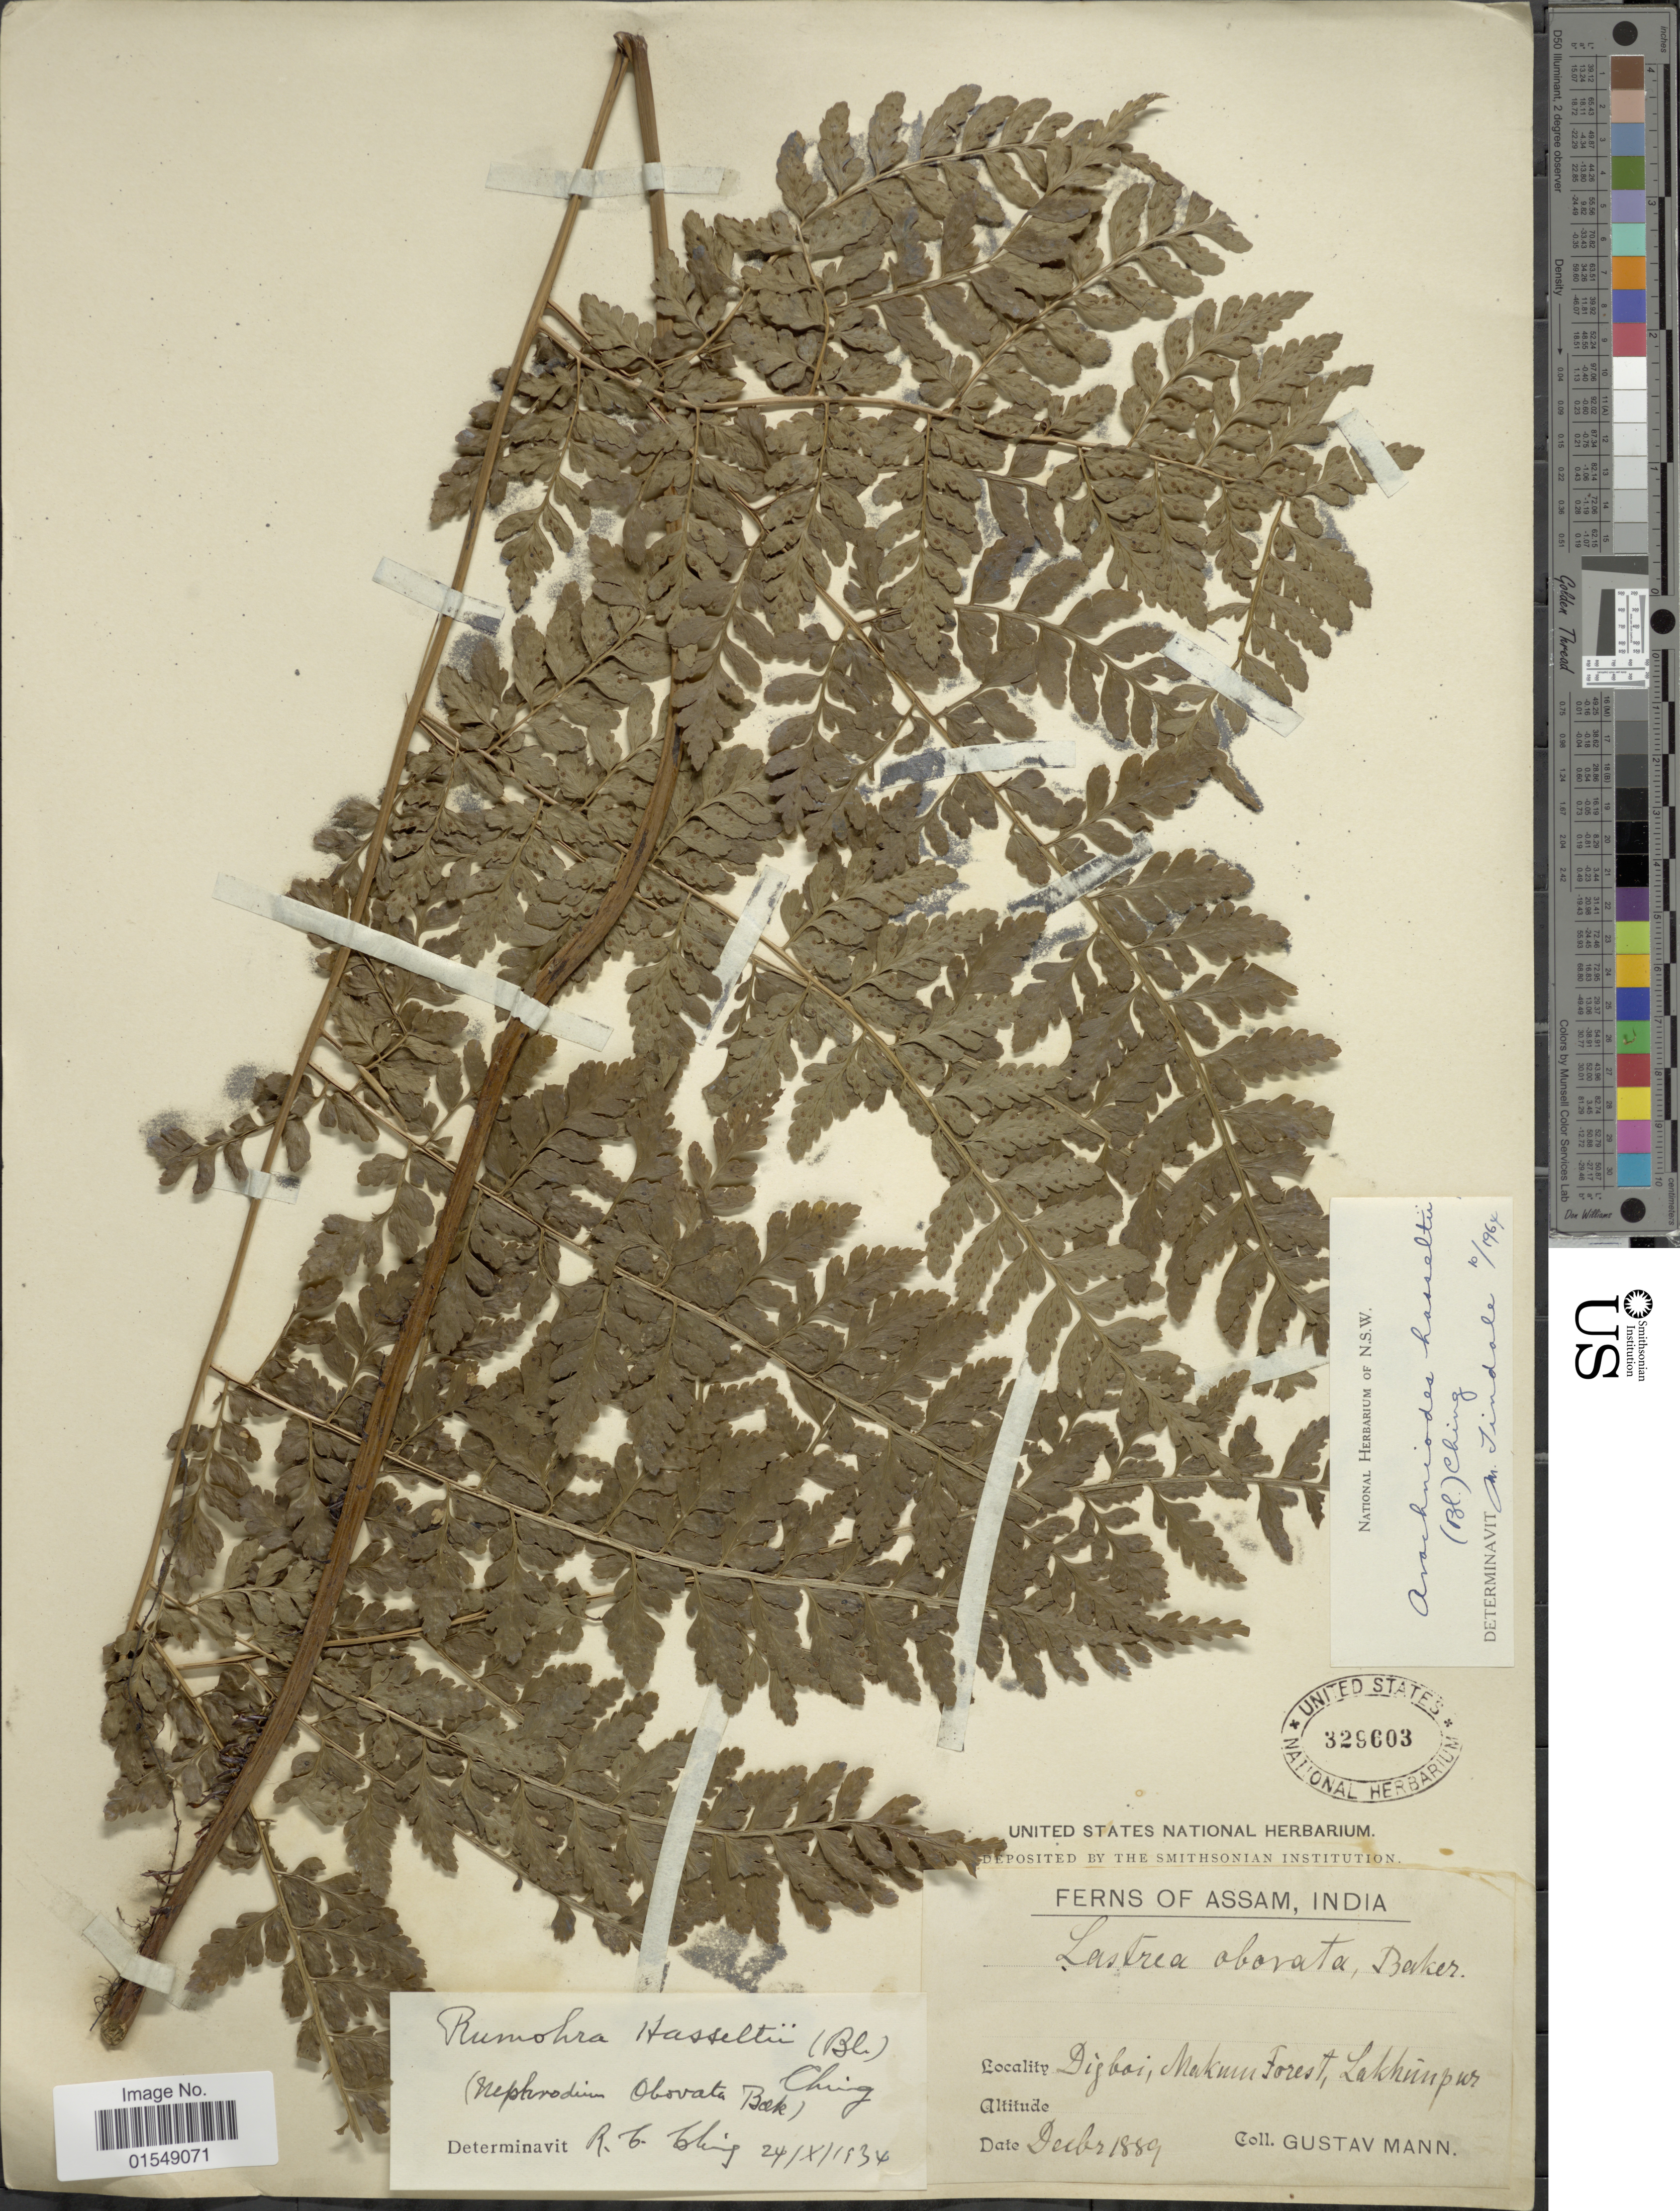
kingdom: Plantae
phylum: Tracheophyta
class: Polypodiopsida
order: Polypodiales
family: Dryopteridaceae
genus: Arachniodes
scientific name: Arachniodes hasseltii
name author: (Blume) Ching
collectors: G. Mann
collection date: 1889-12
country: India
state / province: Assam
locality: Dijboi, Makun Forest, Lakhümpur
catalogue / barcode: US 329603